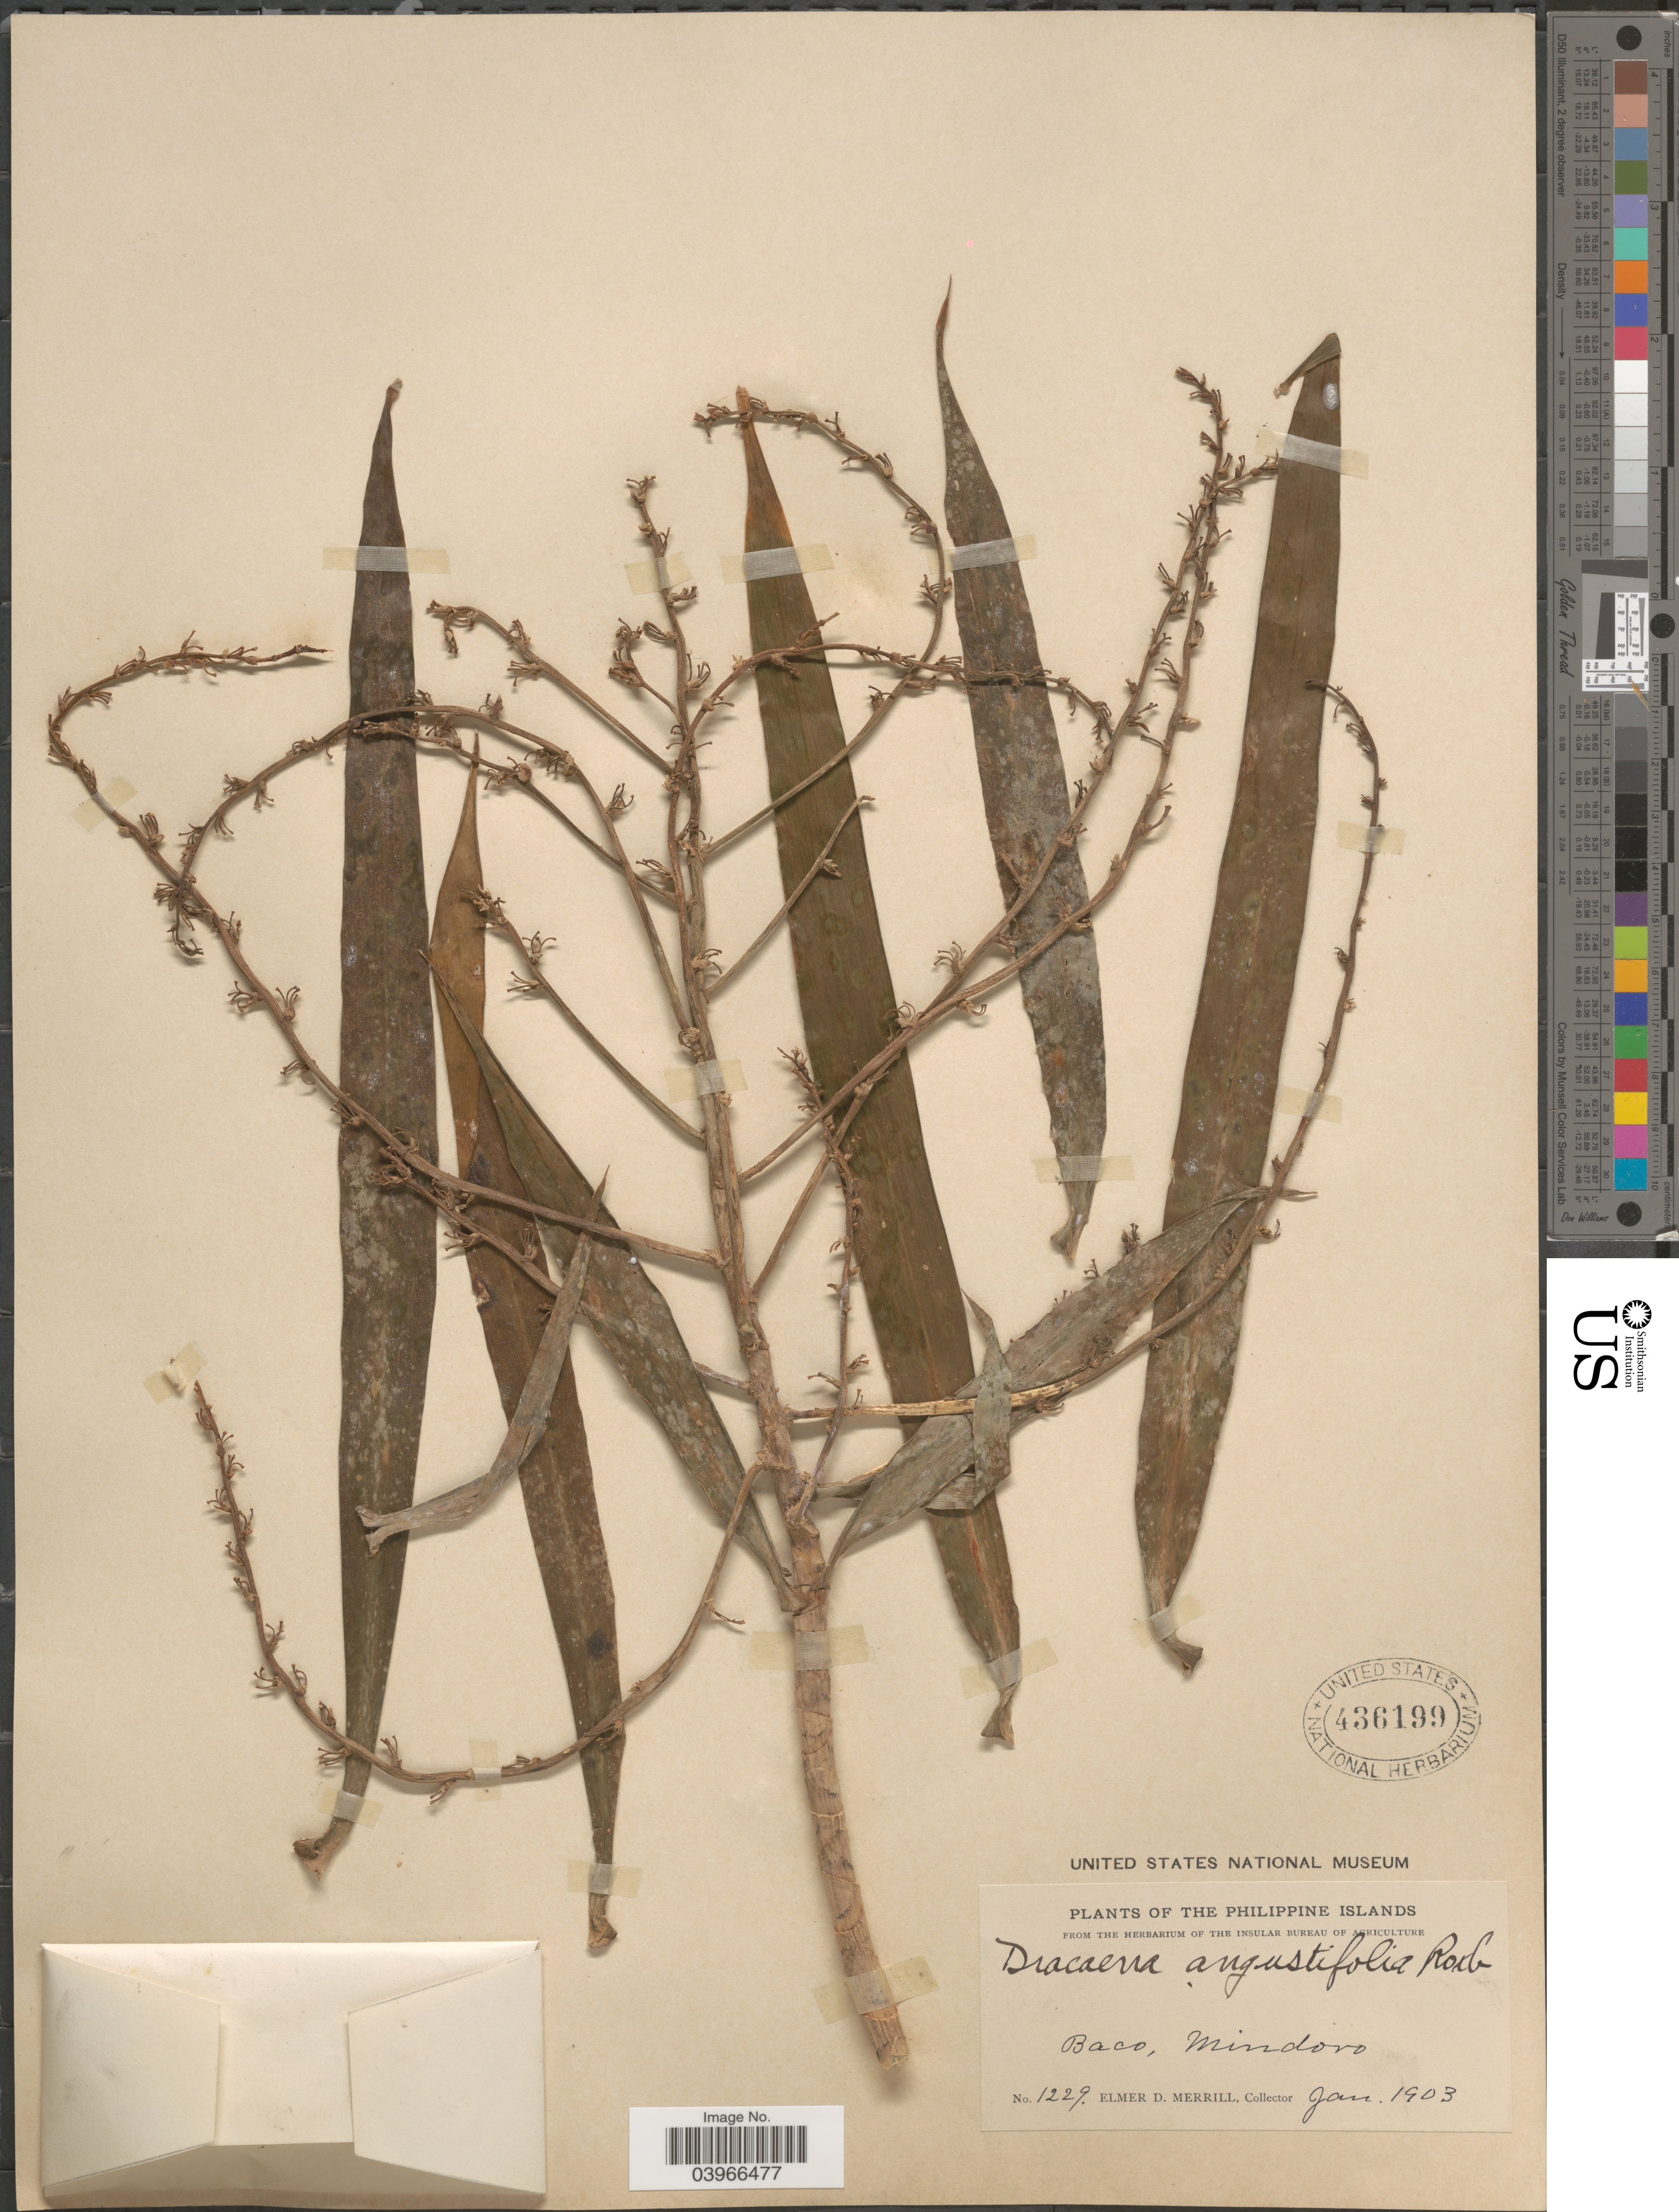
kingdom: Plantae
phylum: Tracheophyta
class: Liliopsida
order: Asparagales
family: Asparagaceae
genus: Dracaena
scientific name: Dracaena angustifolia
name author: (Medik.) Roxb.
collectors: E. D. Merrill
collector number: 1229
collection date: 1903-01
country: Philippines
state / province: Mimaropa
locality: Baco, Mindoro.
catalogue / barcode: US 436199